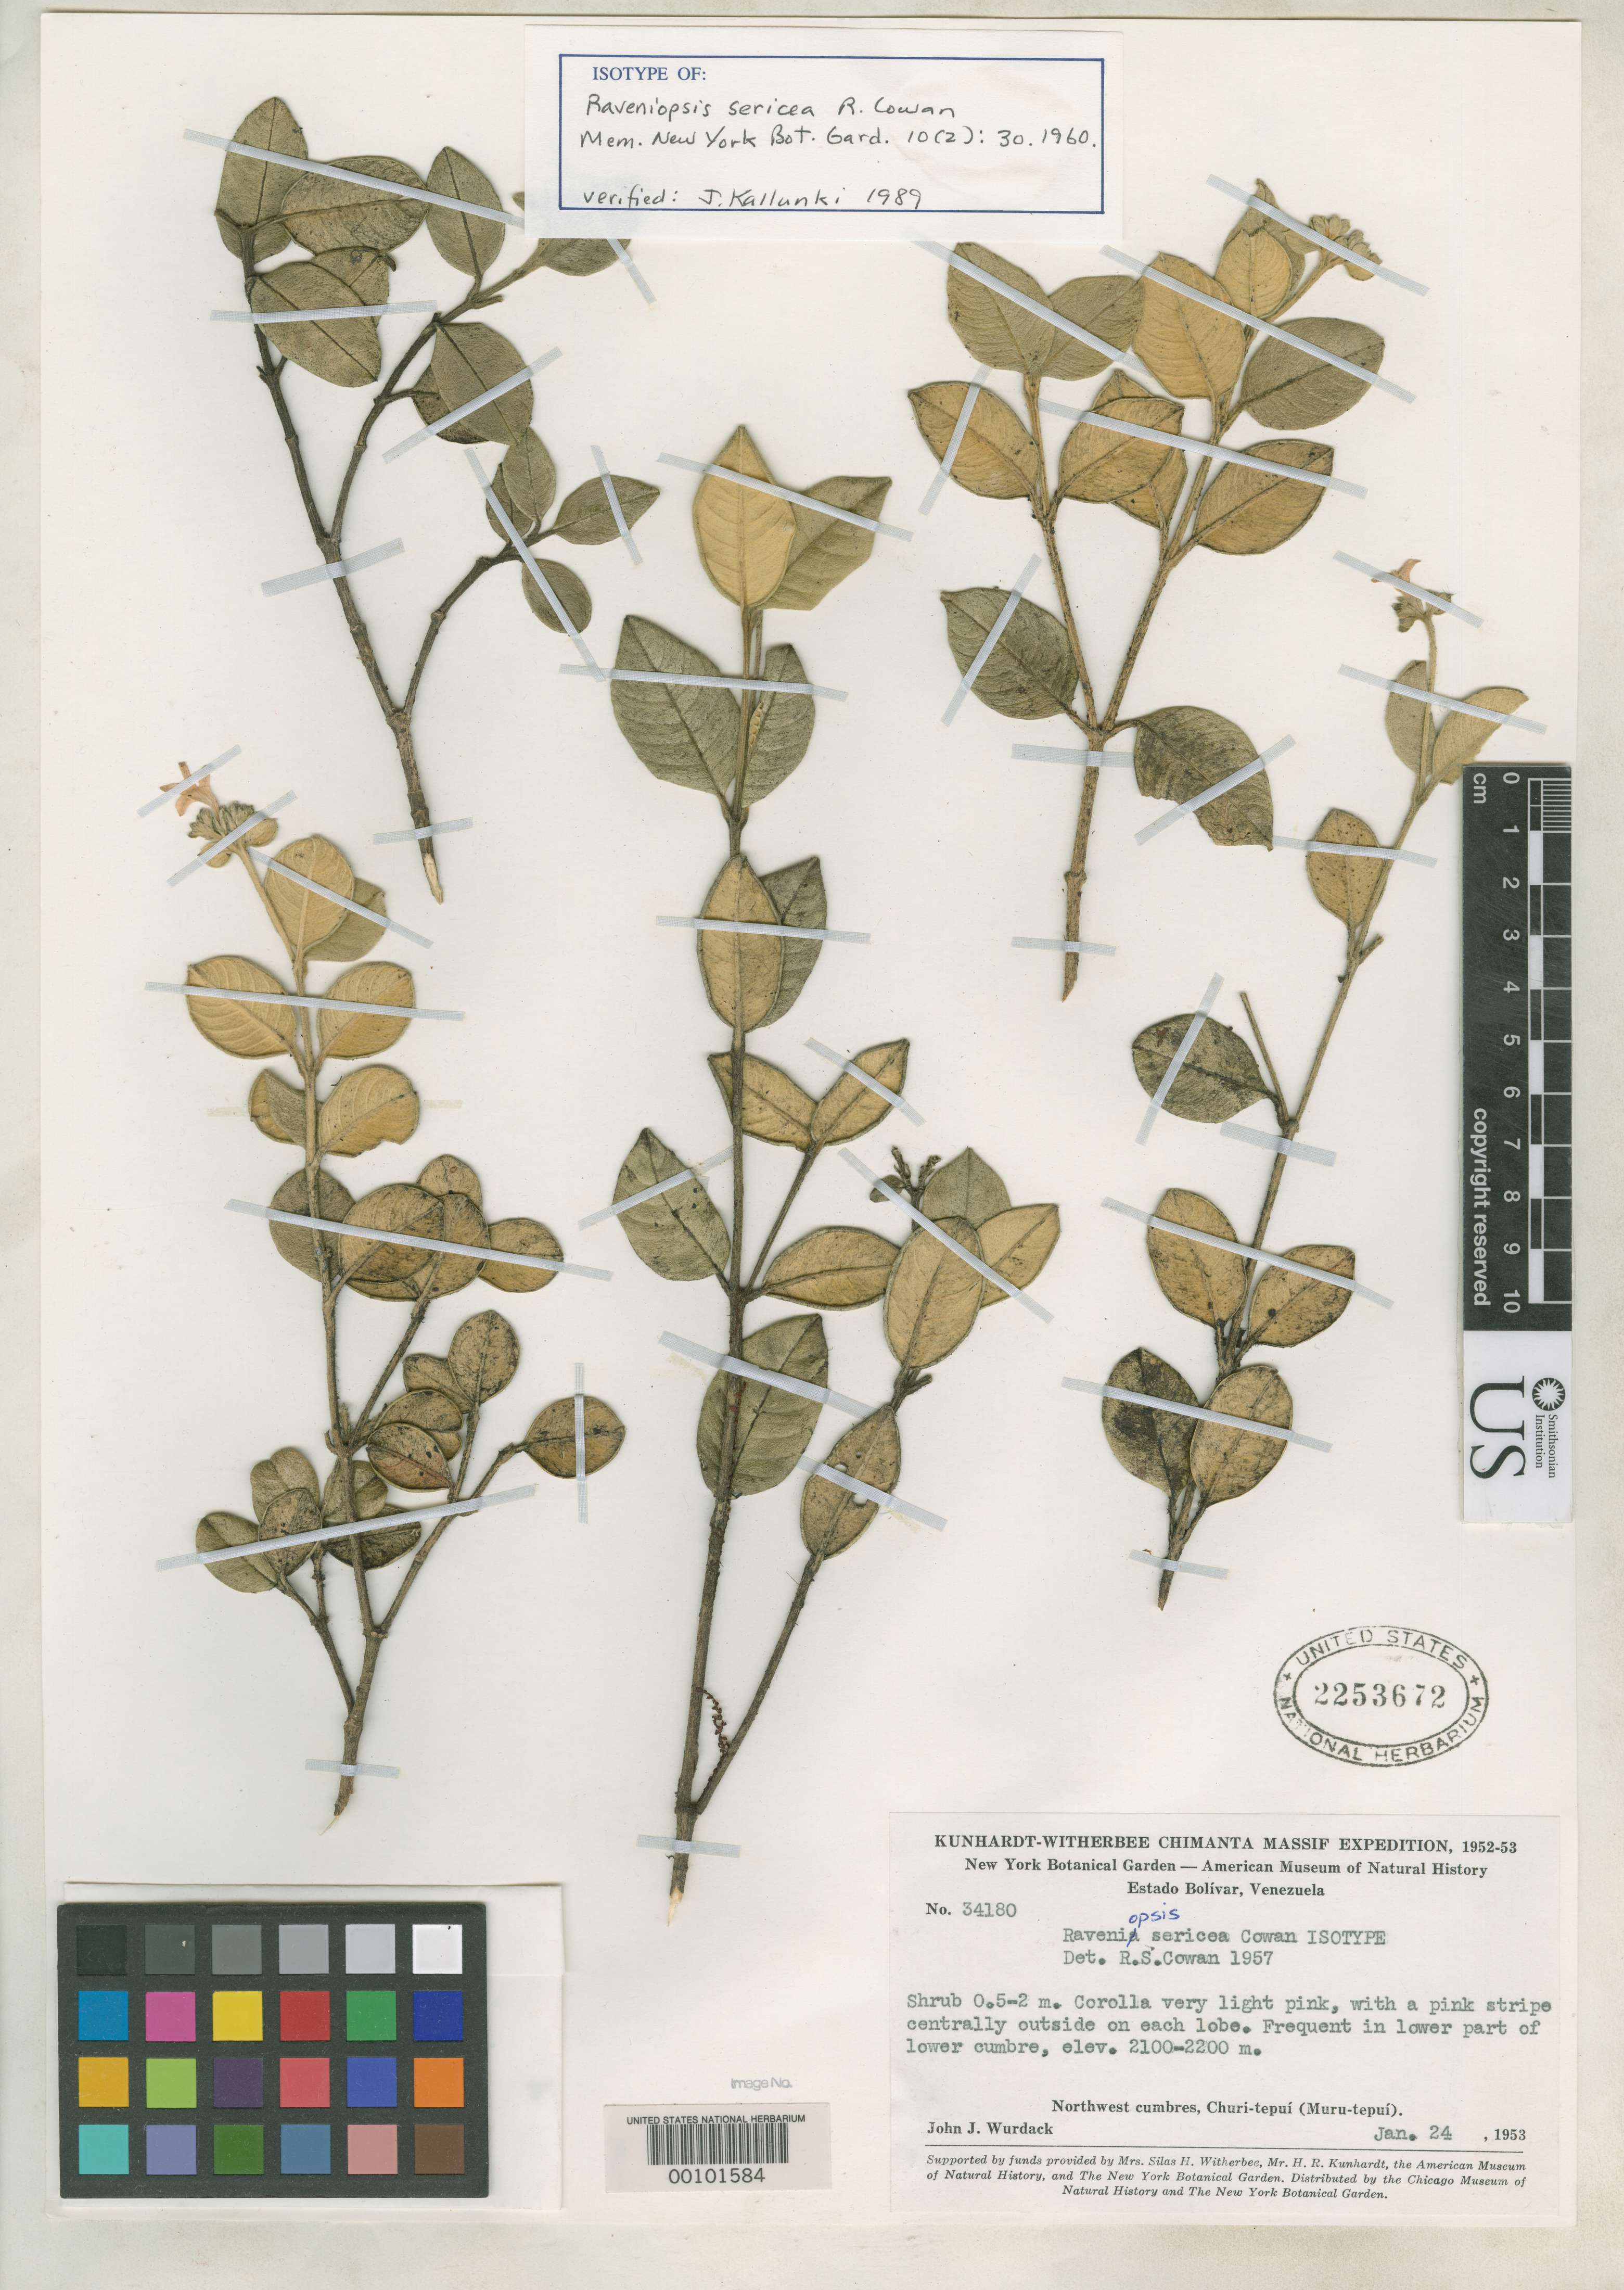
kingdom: Plantae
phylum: Tracheophyta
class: Magnoliopsida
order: Sapindales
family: Rutaceae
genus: Raveniopsis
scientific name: Raveniopsis sericea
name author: R.S. Cowan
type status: Isotype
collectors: J. J. Wurdack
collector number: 34180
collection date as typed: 24 Jan 1953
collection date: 1953-01-24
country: Venezuela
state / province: Bolivar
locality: Northwest Cumbres, Churi-tepui (Muru-tepui).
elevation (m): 2100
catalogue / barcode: US 2253672